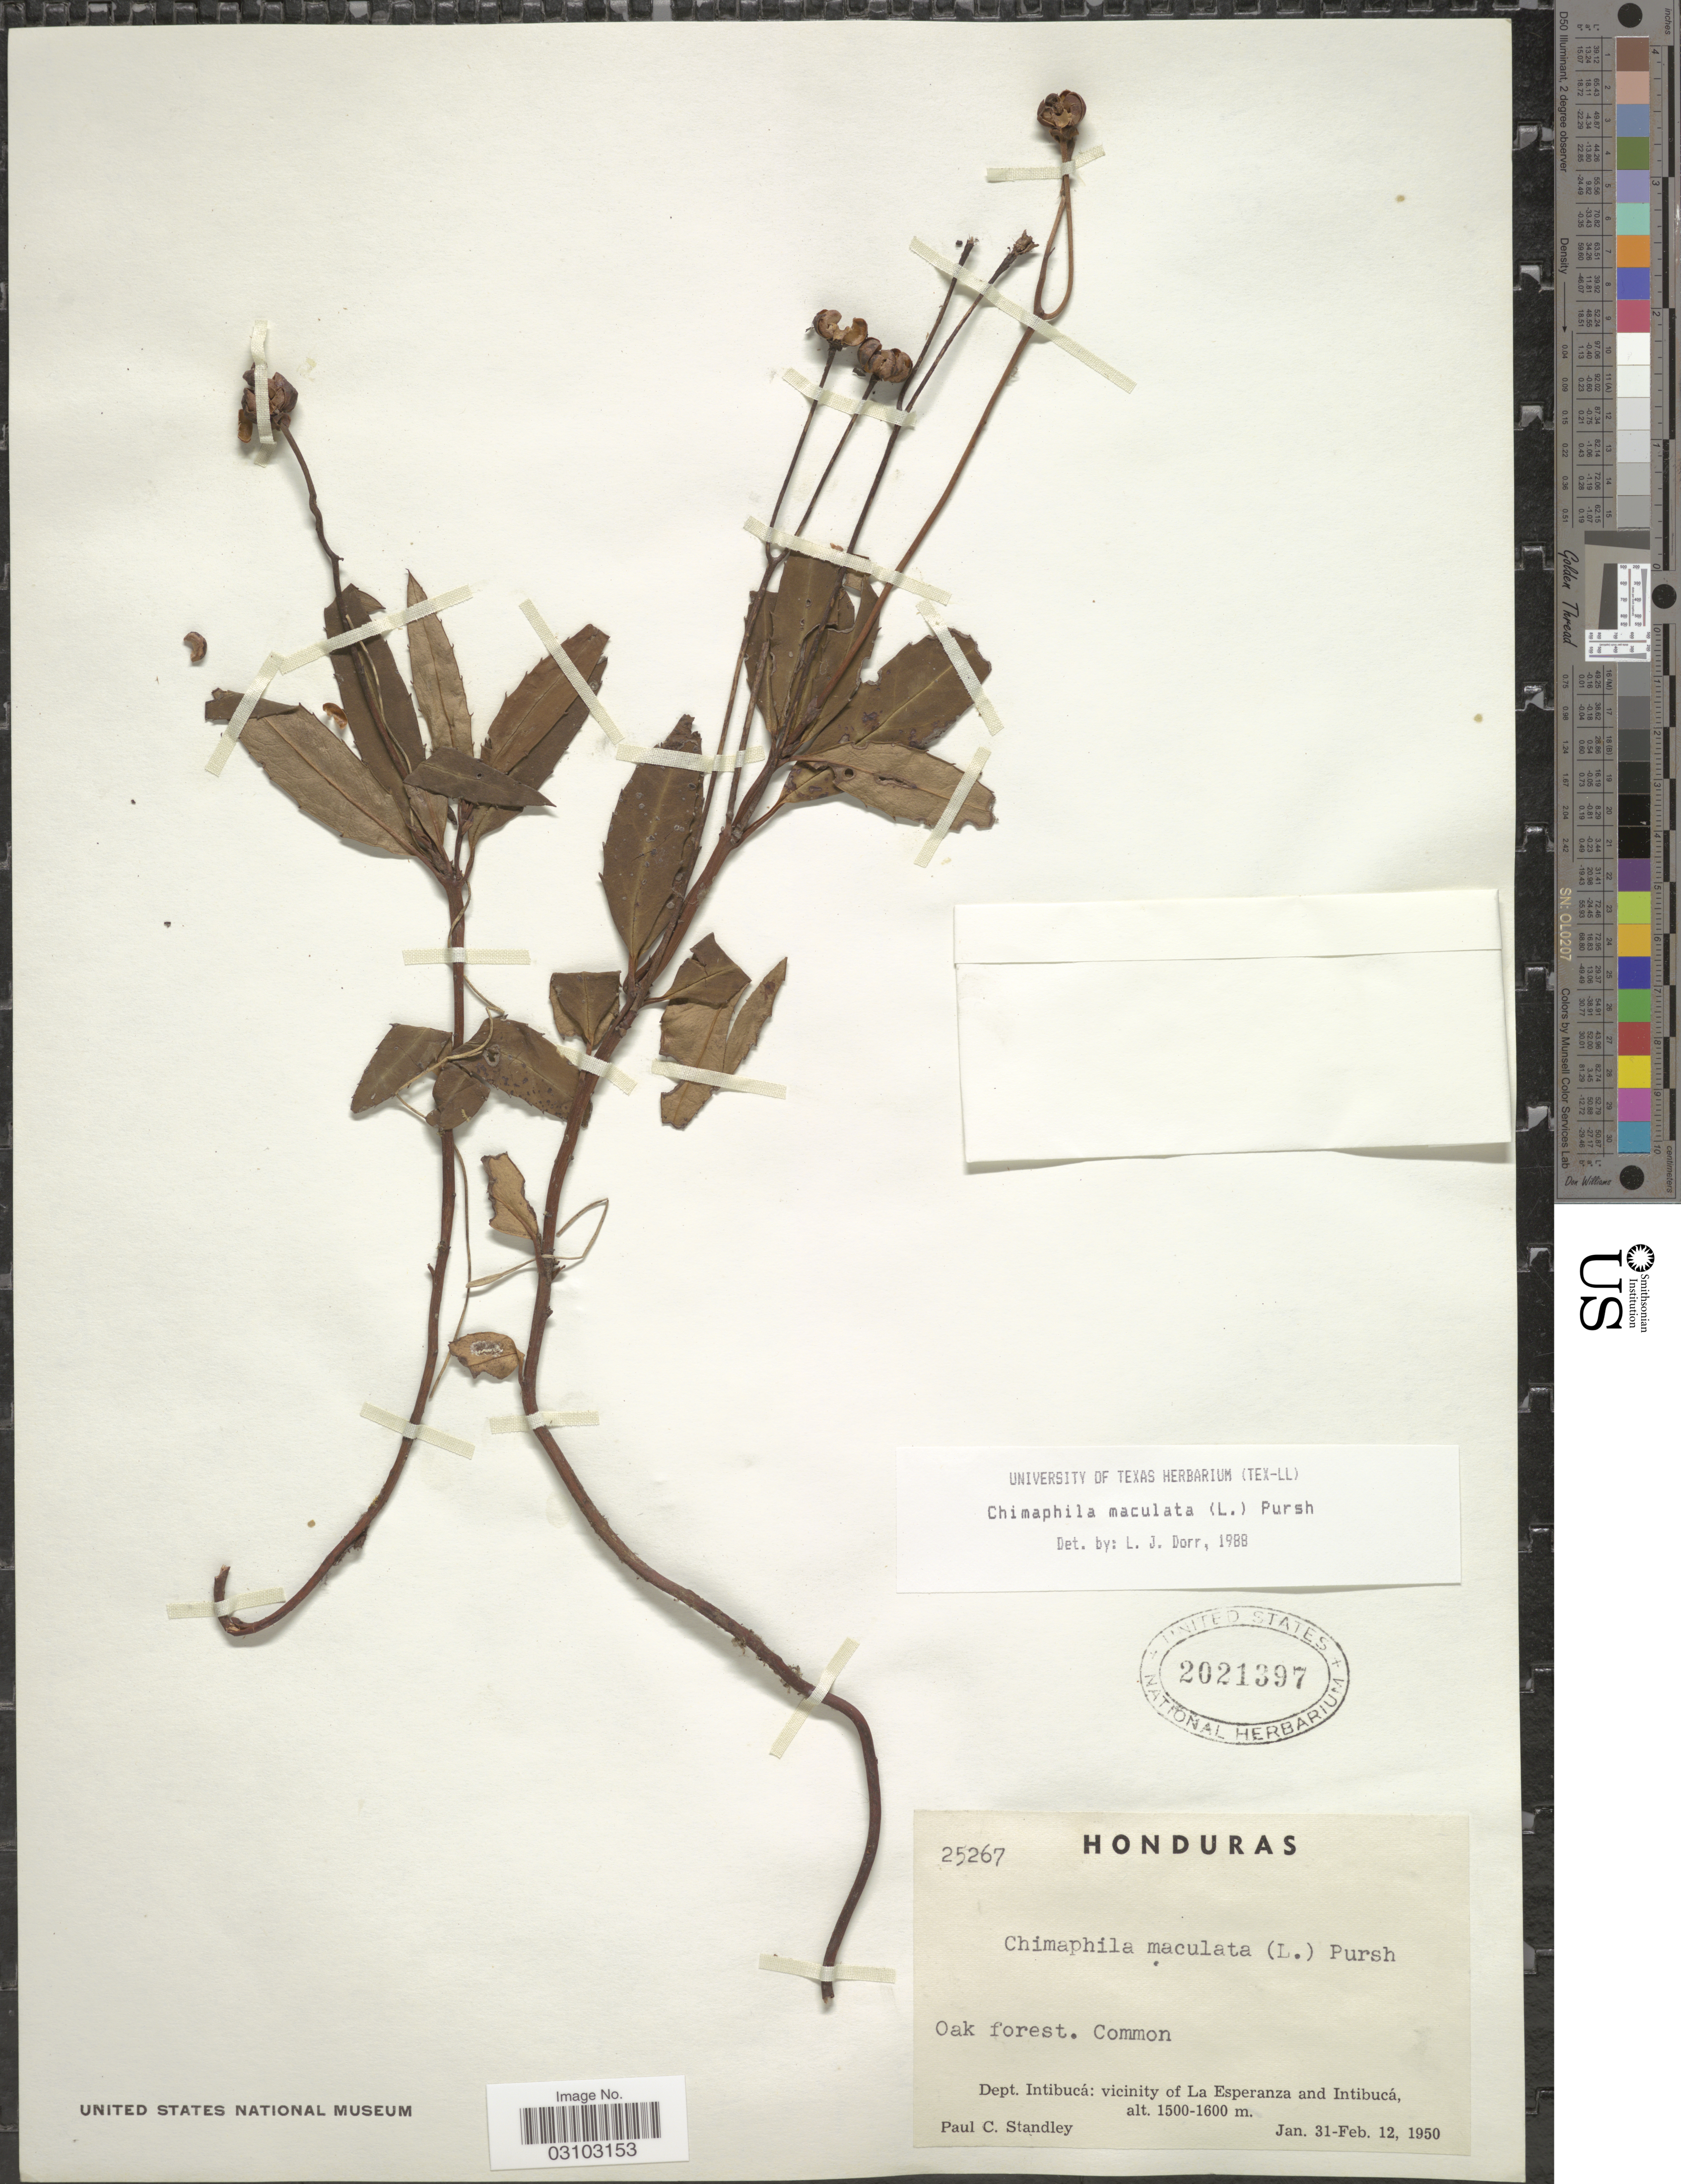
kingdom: Plantae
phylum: Tracheophyta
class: Magnoliopsida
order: Ericales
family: Ericaceae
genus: Chimaphila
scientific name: Chimaphila maculata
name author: (L.) Pursh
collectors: P. C. Standley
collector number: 25267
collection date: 1950-01-31/1950-02-12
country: Honduras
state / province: Intibuca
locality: Dept. Intibucá: vicinity of La Esperanza and Intibucá.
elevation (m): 1500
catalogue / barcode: US 2021397